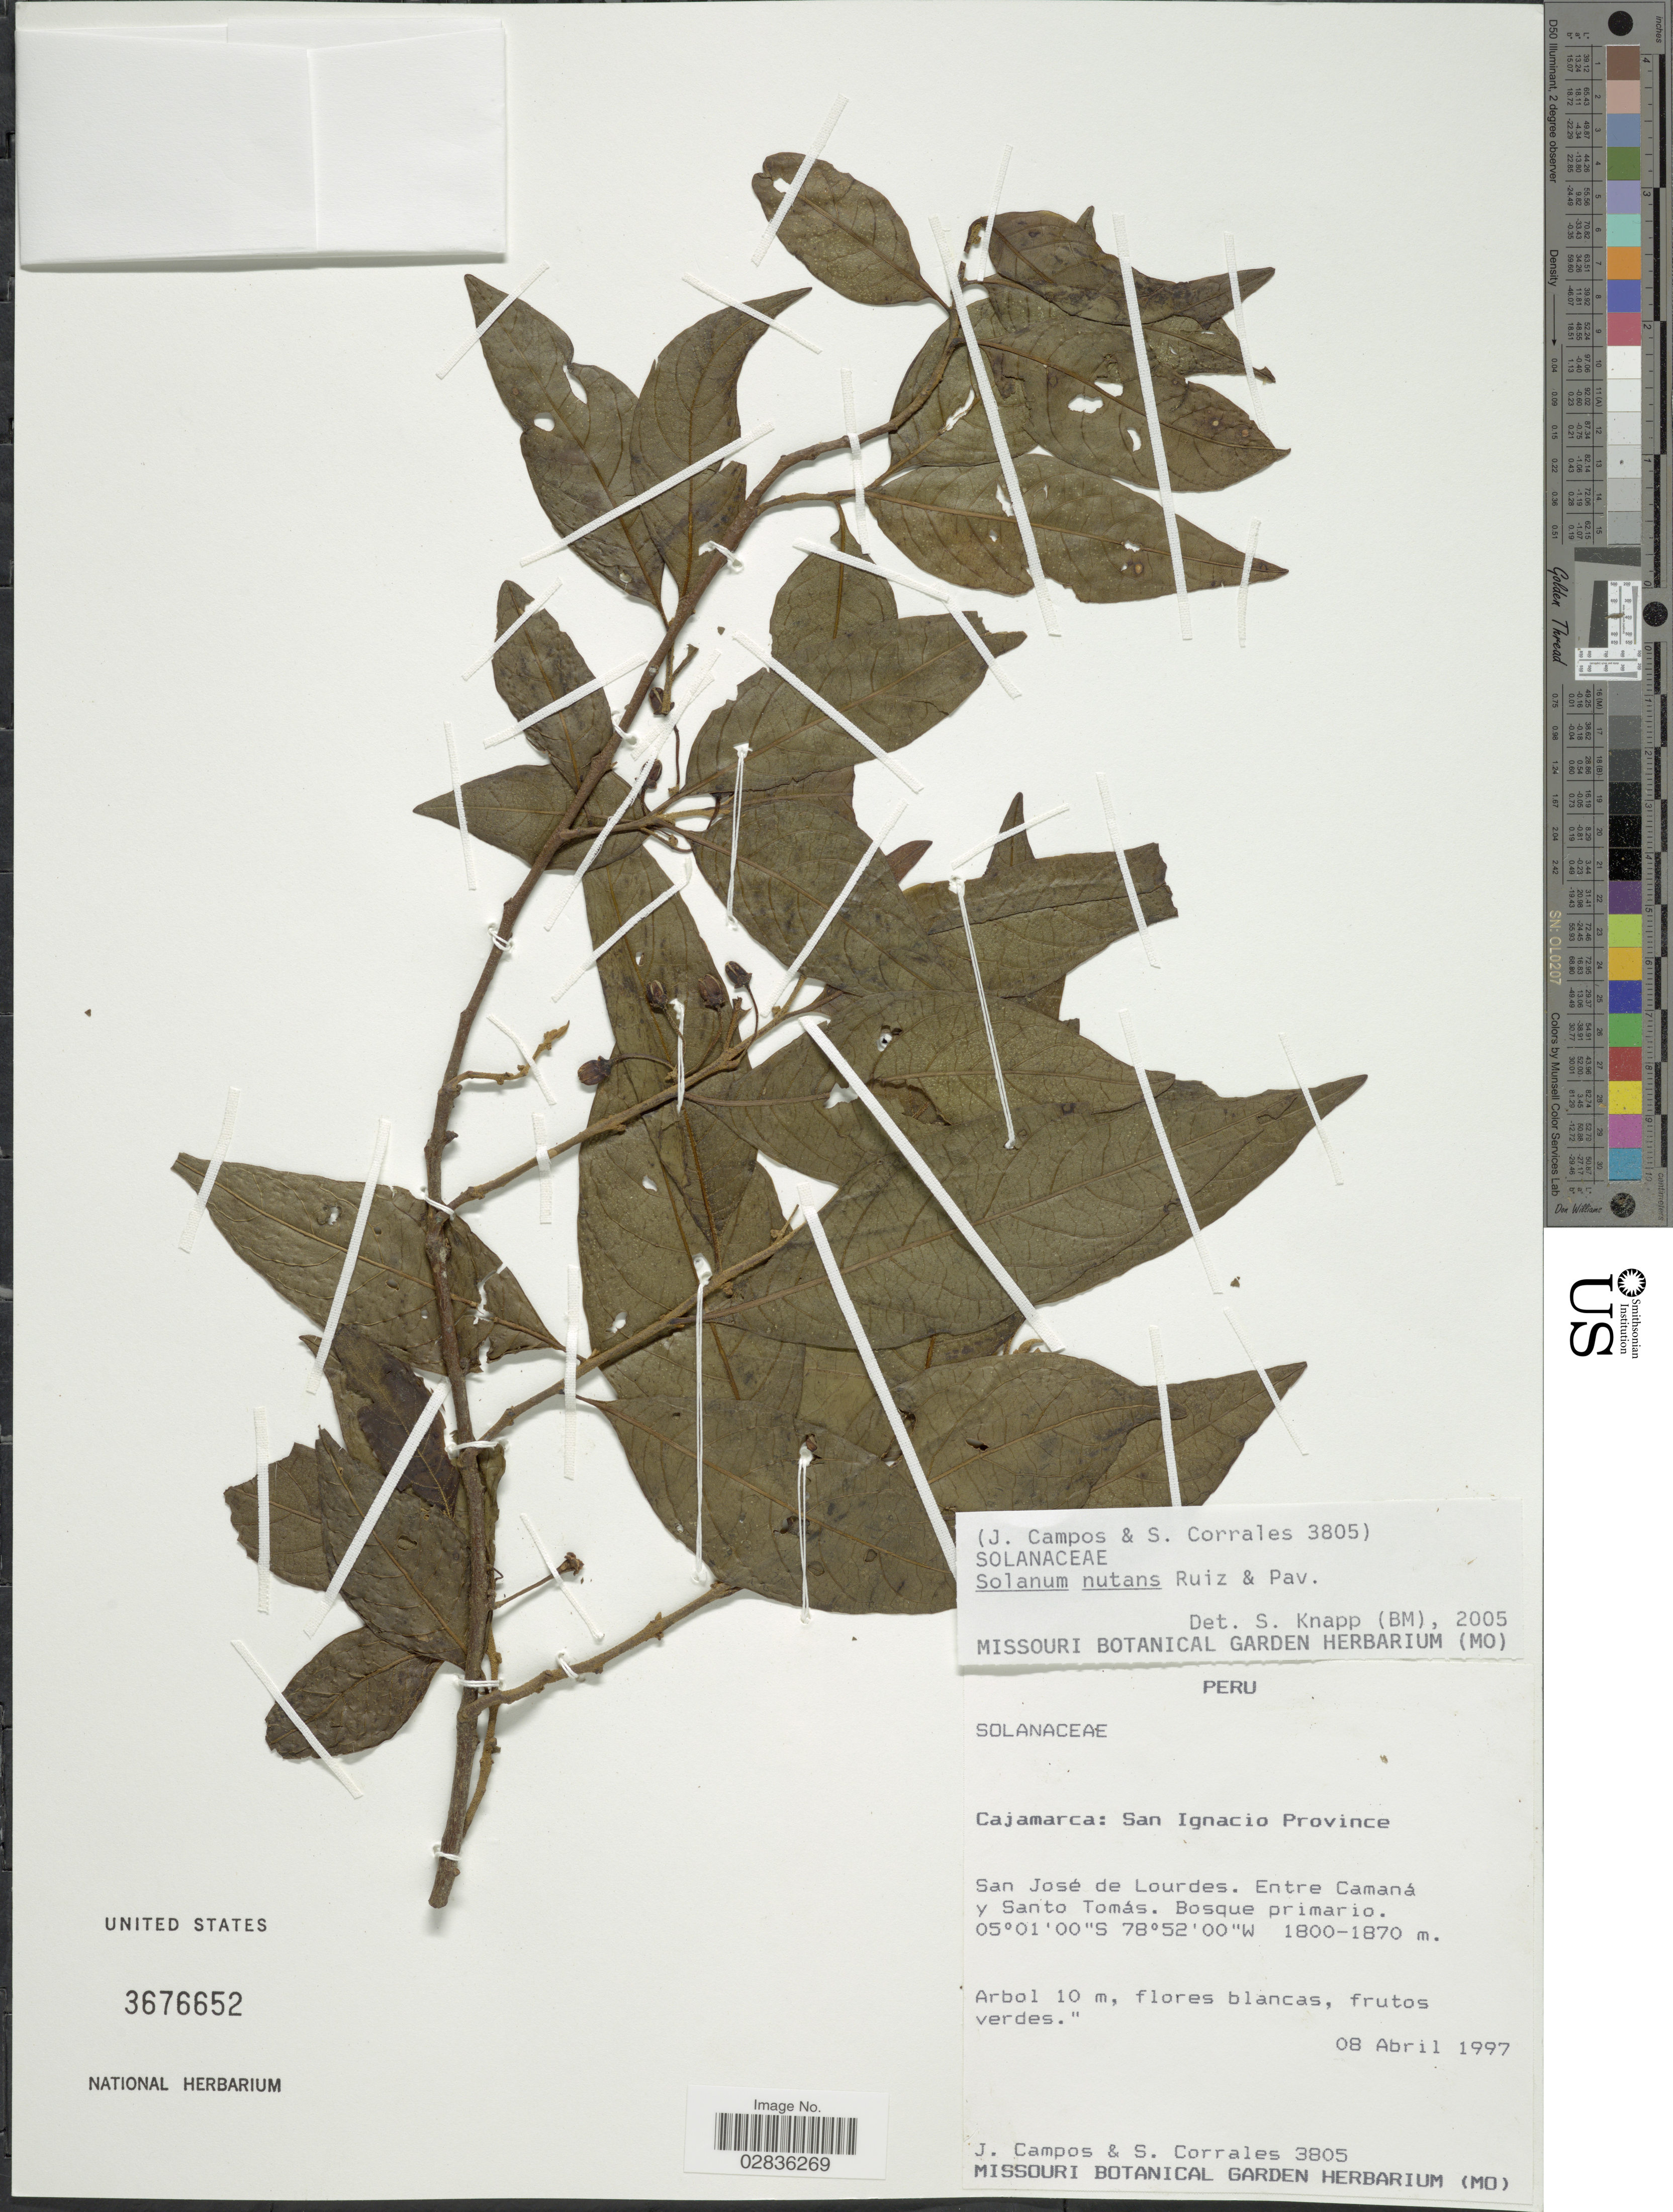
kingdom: Plantae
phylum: Tracheophyta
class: Magnoliopsida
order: Solanales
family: Solanaceae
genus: Solanum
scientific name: Solanum nutans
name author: Ruiz & Pav.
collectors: J. Campos & S. Corrales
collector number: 3805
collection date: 1997-04-08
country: Peru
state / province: Cajamarca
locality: Cajamarca: San Ignacio Province. San José de Lourdes. Entre Camaná y Santo Tomás.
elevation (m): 1800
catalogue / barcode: US 3676652